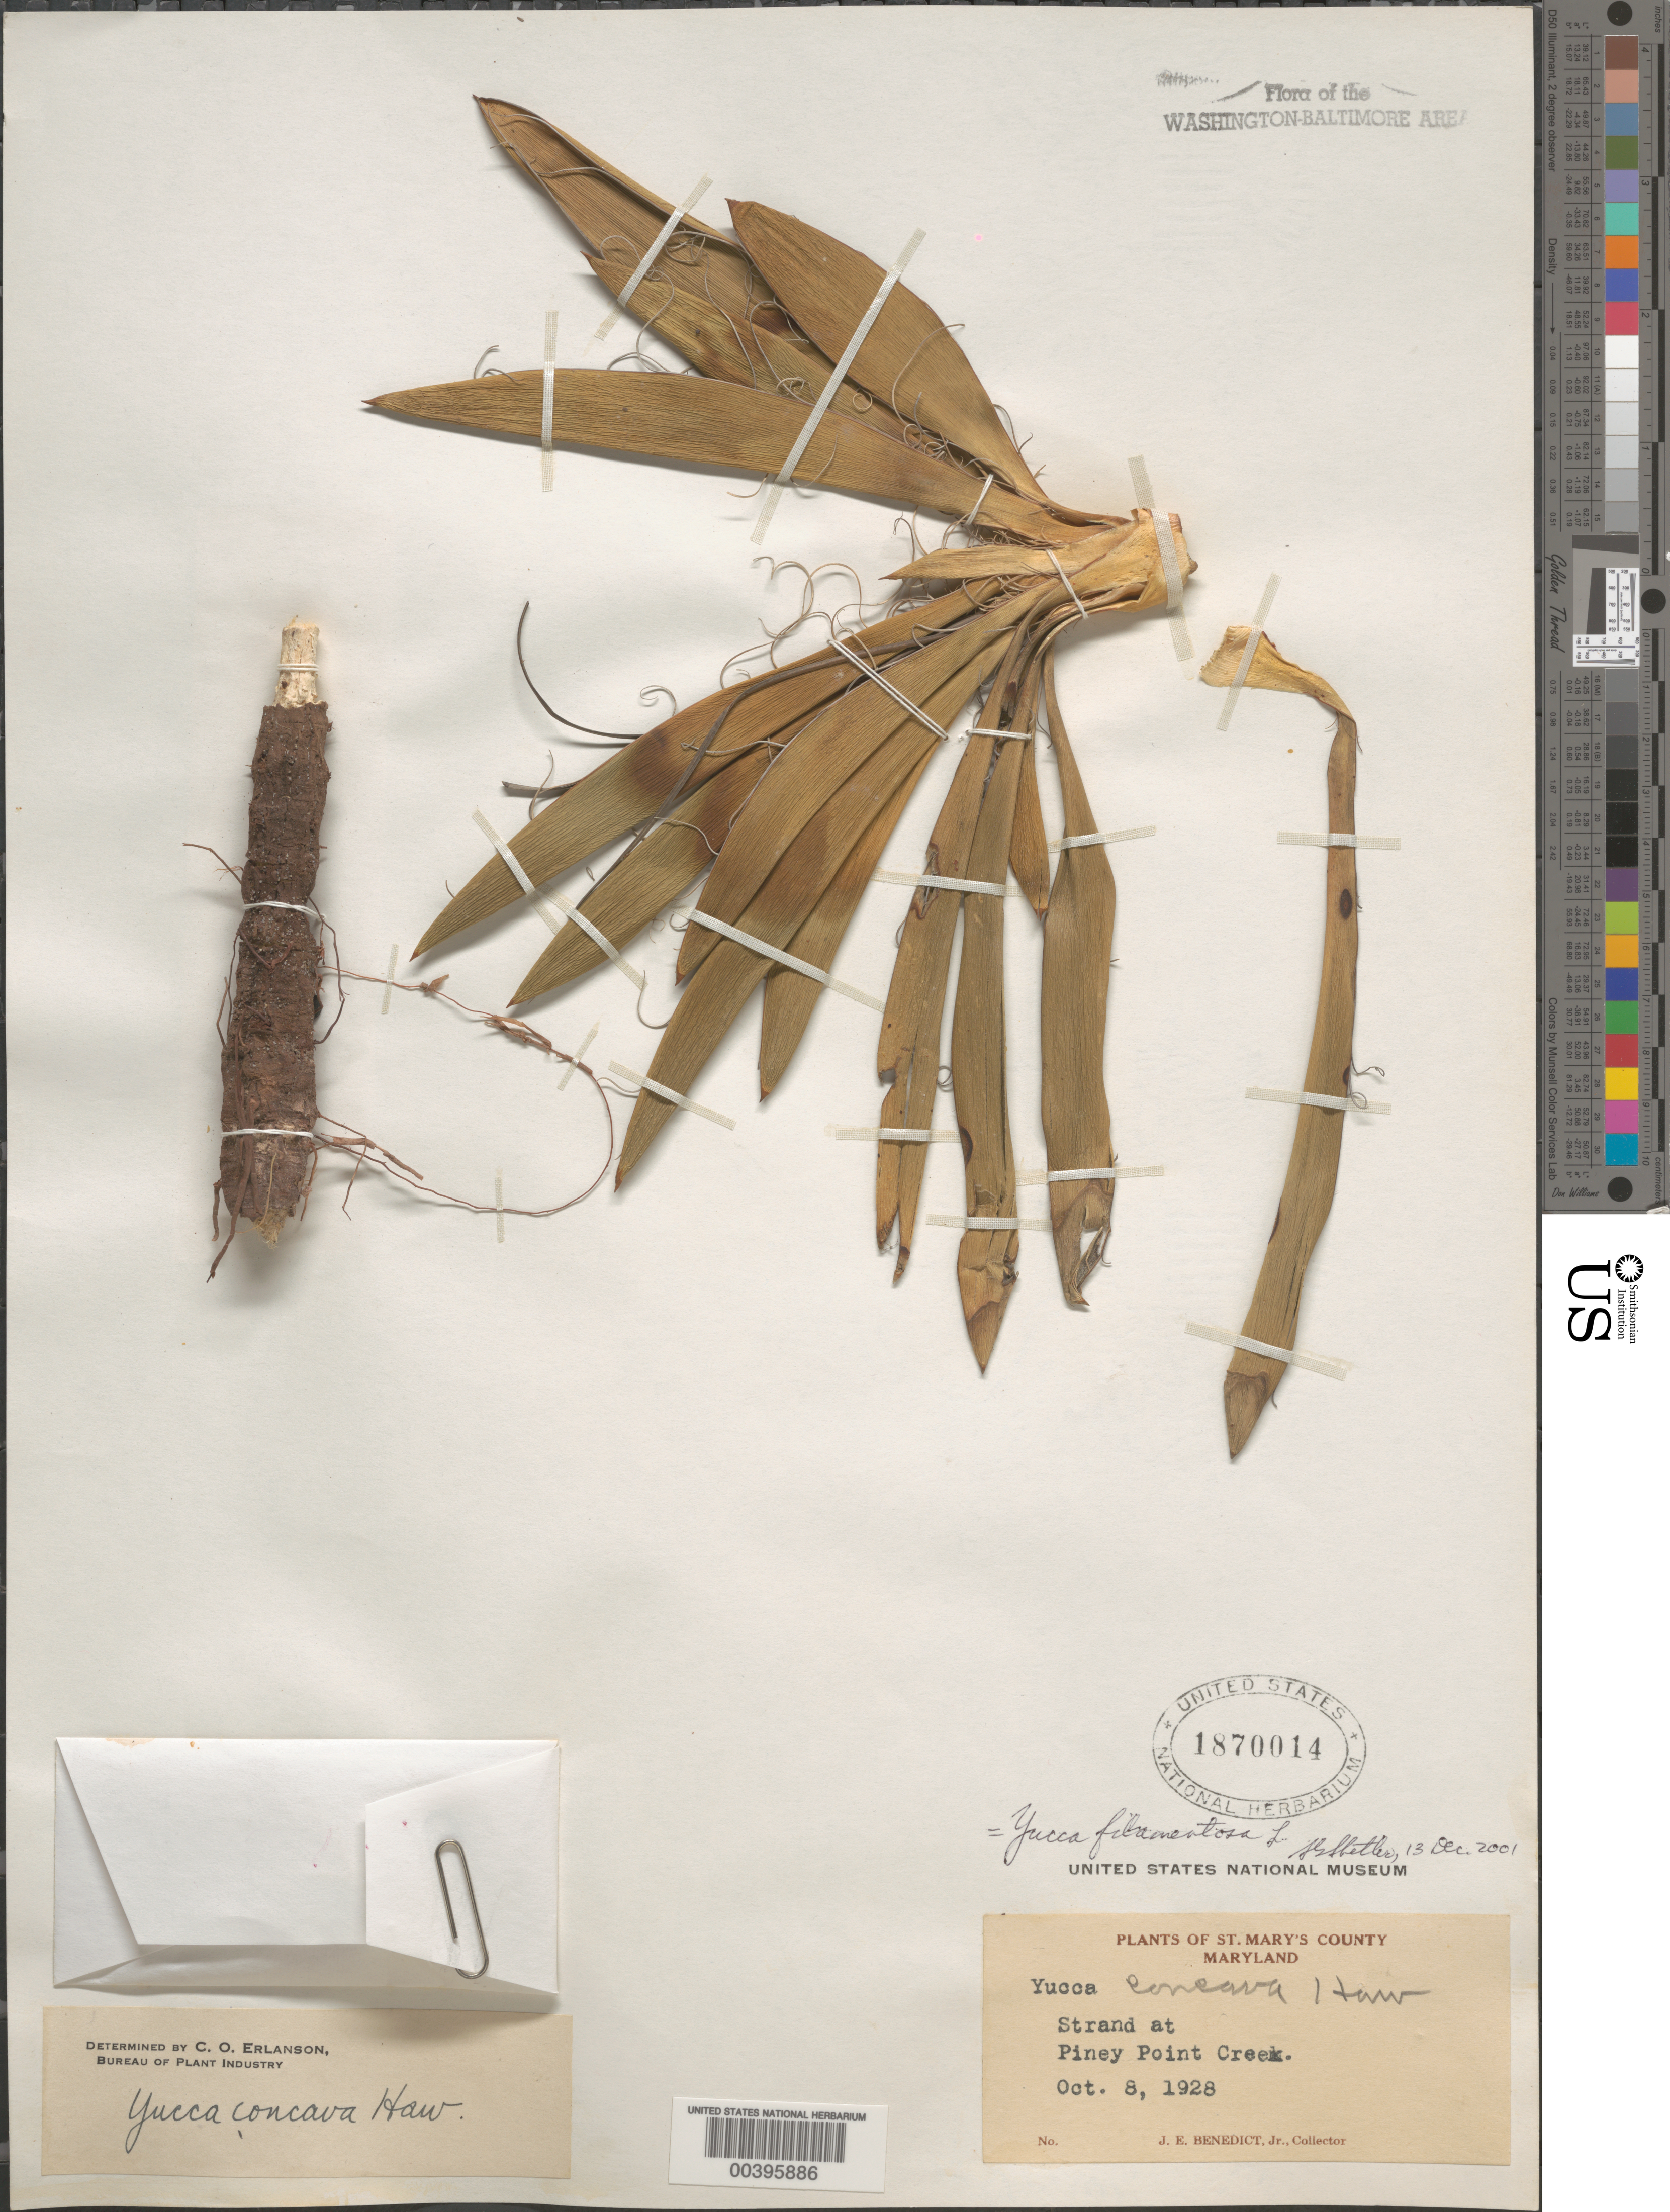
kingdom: Plantae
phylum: Tracheophyta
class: Liliopsida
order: Asparagales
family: Asparagaceae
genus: Yucca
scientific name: Yucca filamentosa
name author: L.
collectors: J. E. Benedict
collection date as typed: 08 Oct 1928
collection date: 1928-10-08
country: United States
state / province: Maryland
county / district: St. Mary's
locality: Piney Point Creek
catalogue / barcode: US 1870014